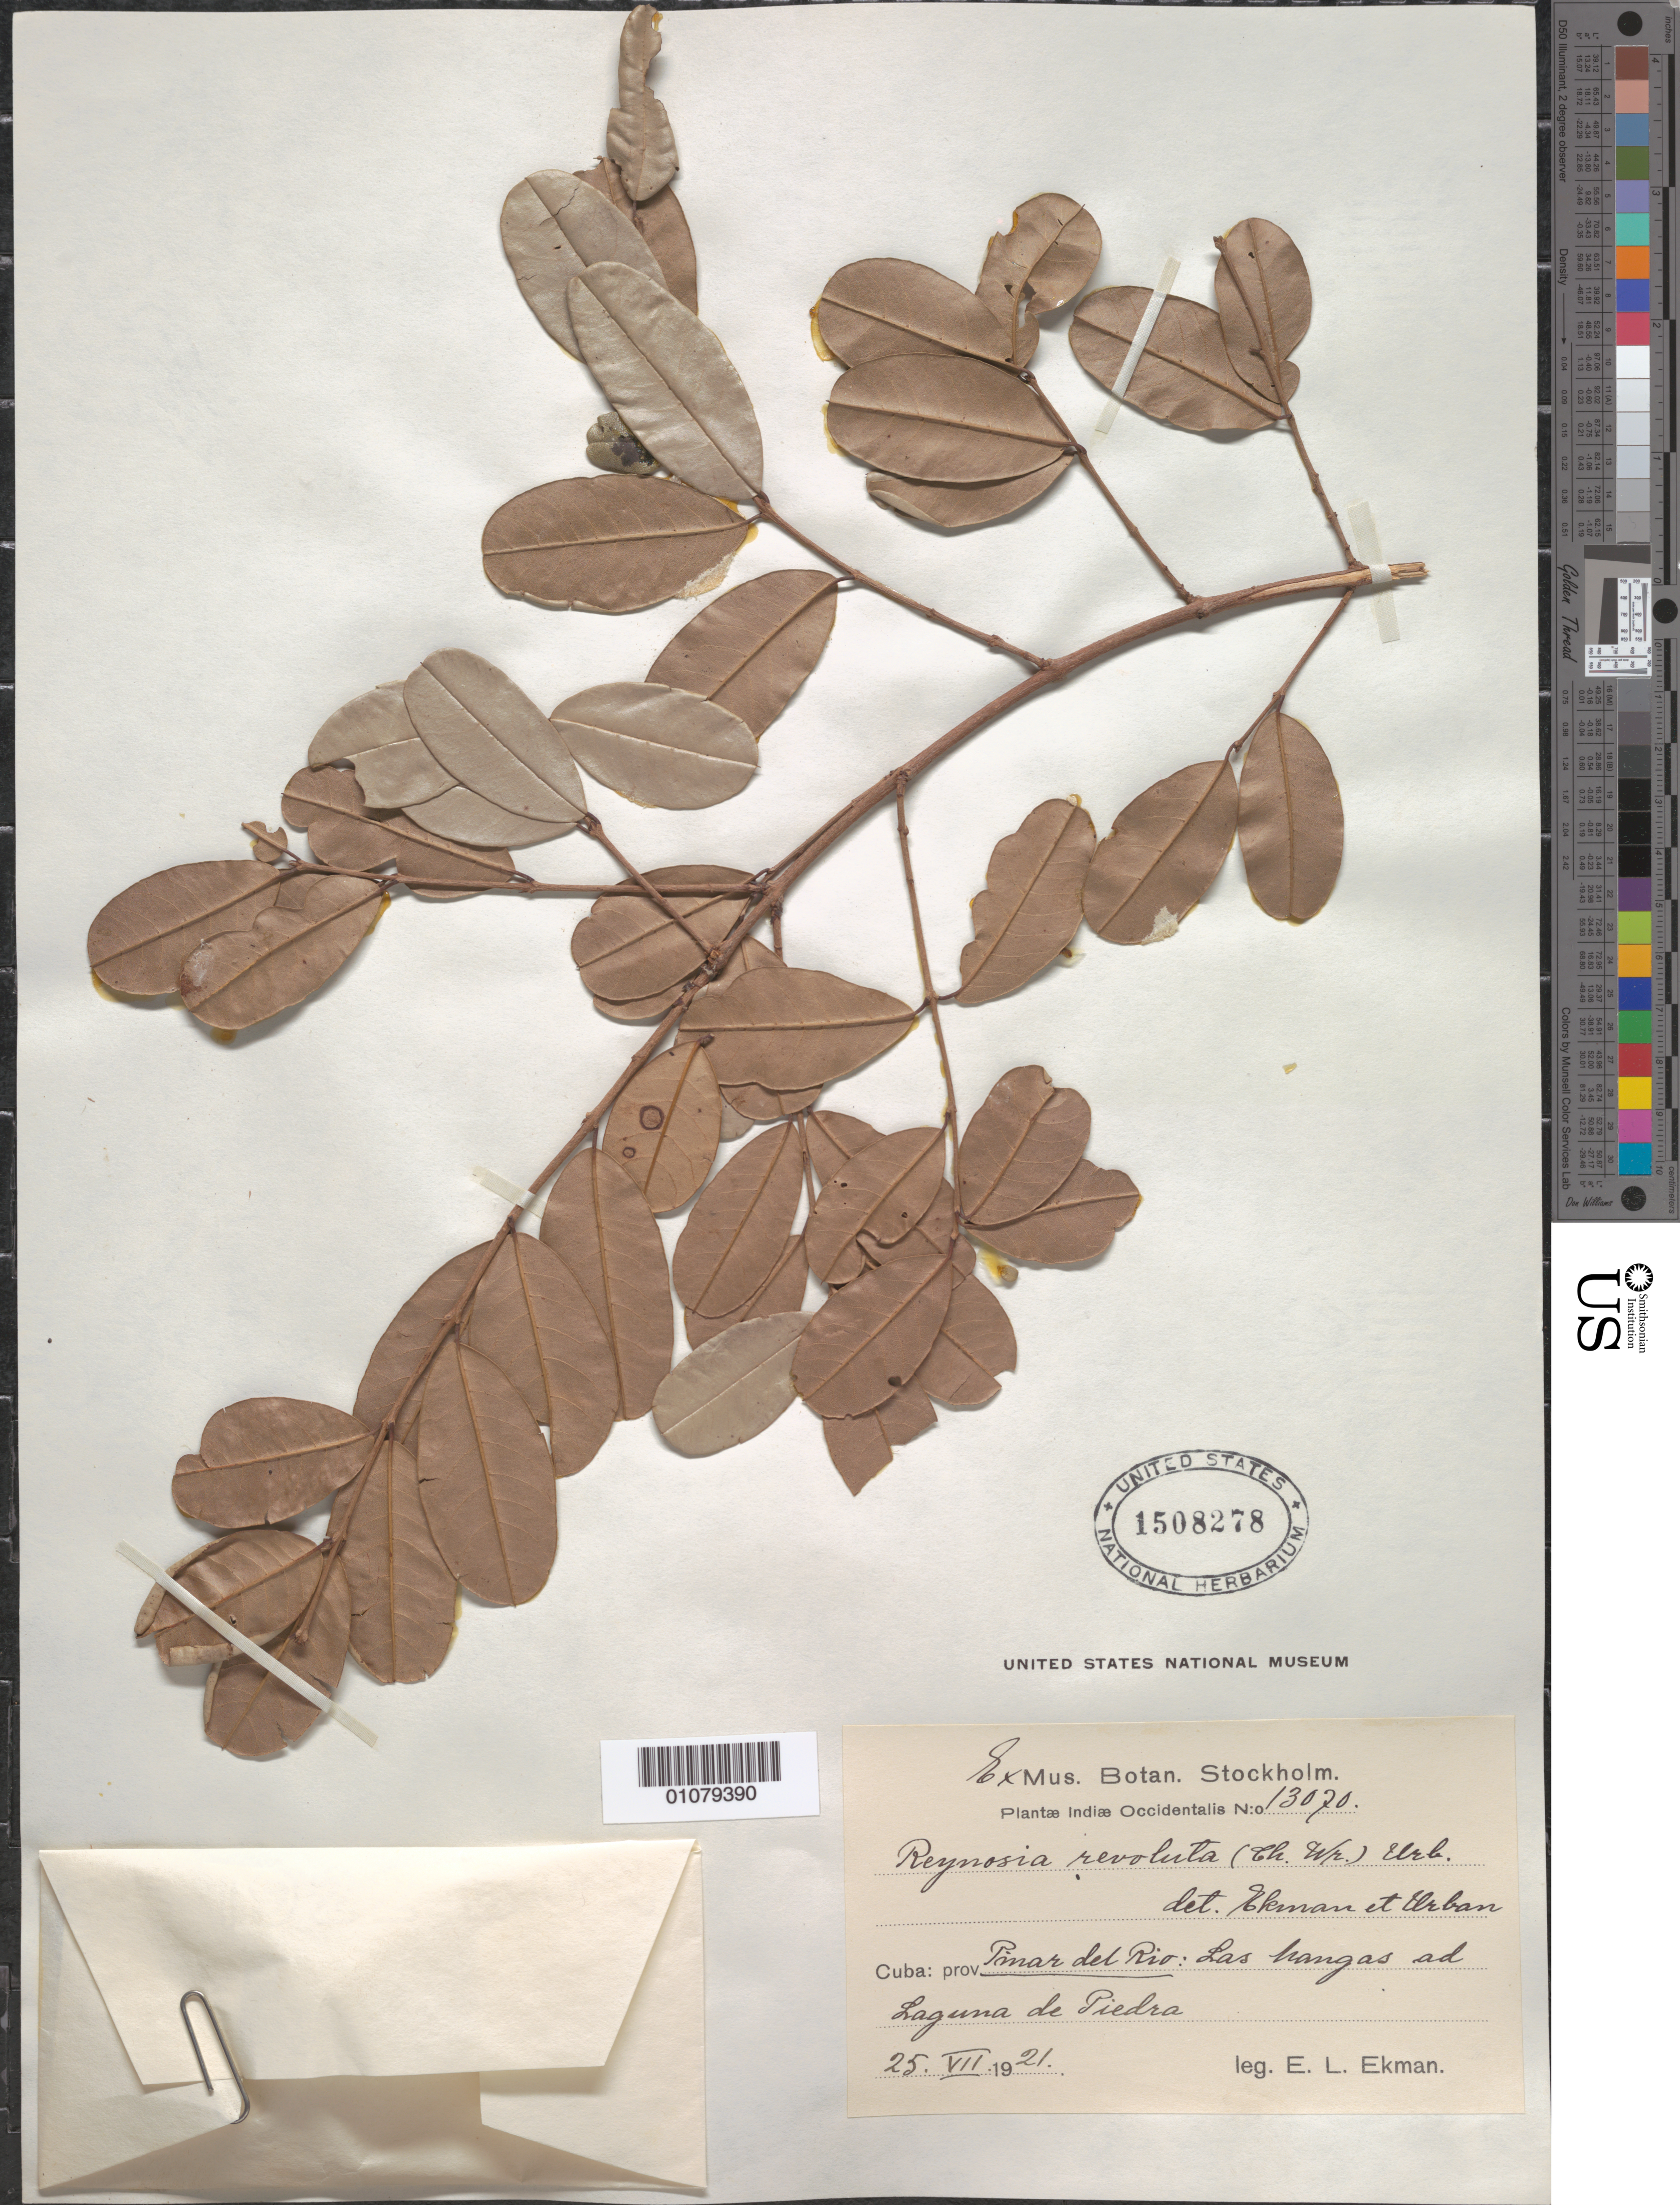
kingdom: Plantae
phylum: Tracheophyta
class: Magnoliopsida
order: Rosales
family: Rhamnaceae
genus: Reynosia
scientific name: Reynosia revoluta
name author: (C. Wright) Urb.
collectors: E. L. Ekman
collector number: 13070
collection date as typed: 25 Jul 1921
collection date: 1921-07-25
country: Cuba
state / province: Pinar del Rio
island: Cuba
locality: Pinar Del Rio: Las hangas ad Laguna de Piedra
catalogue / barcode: US 1508278